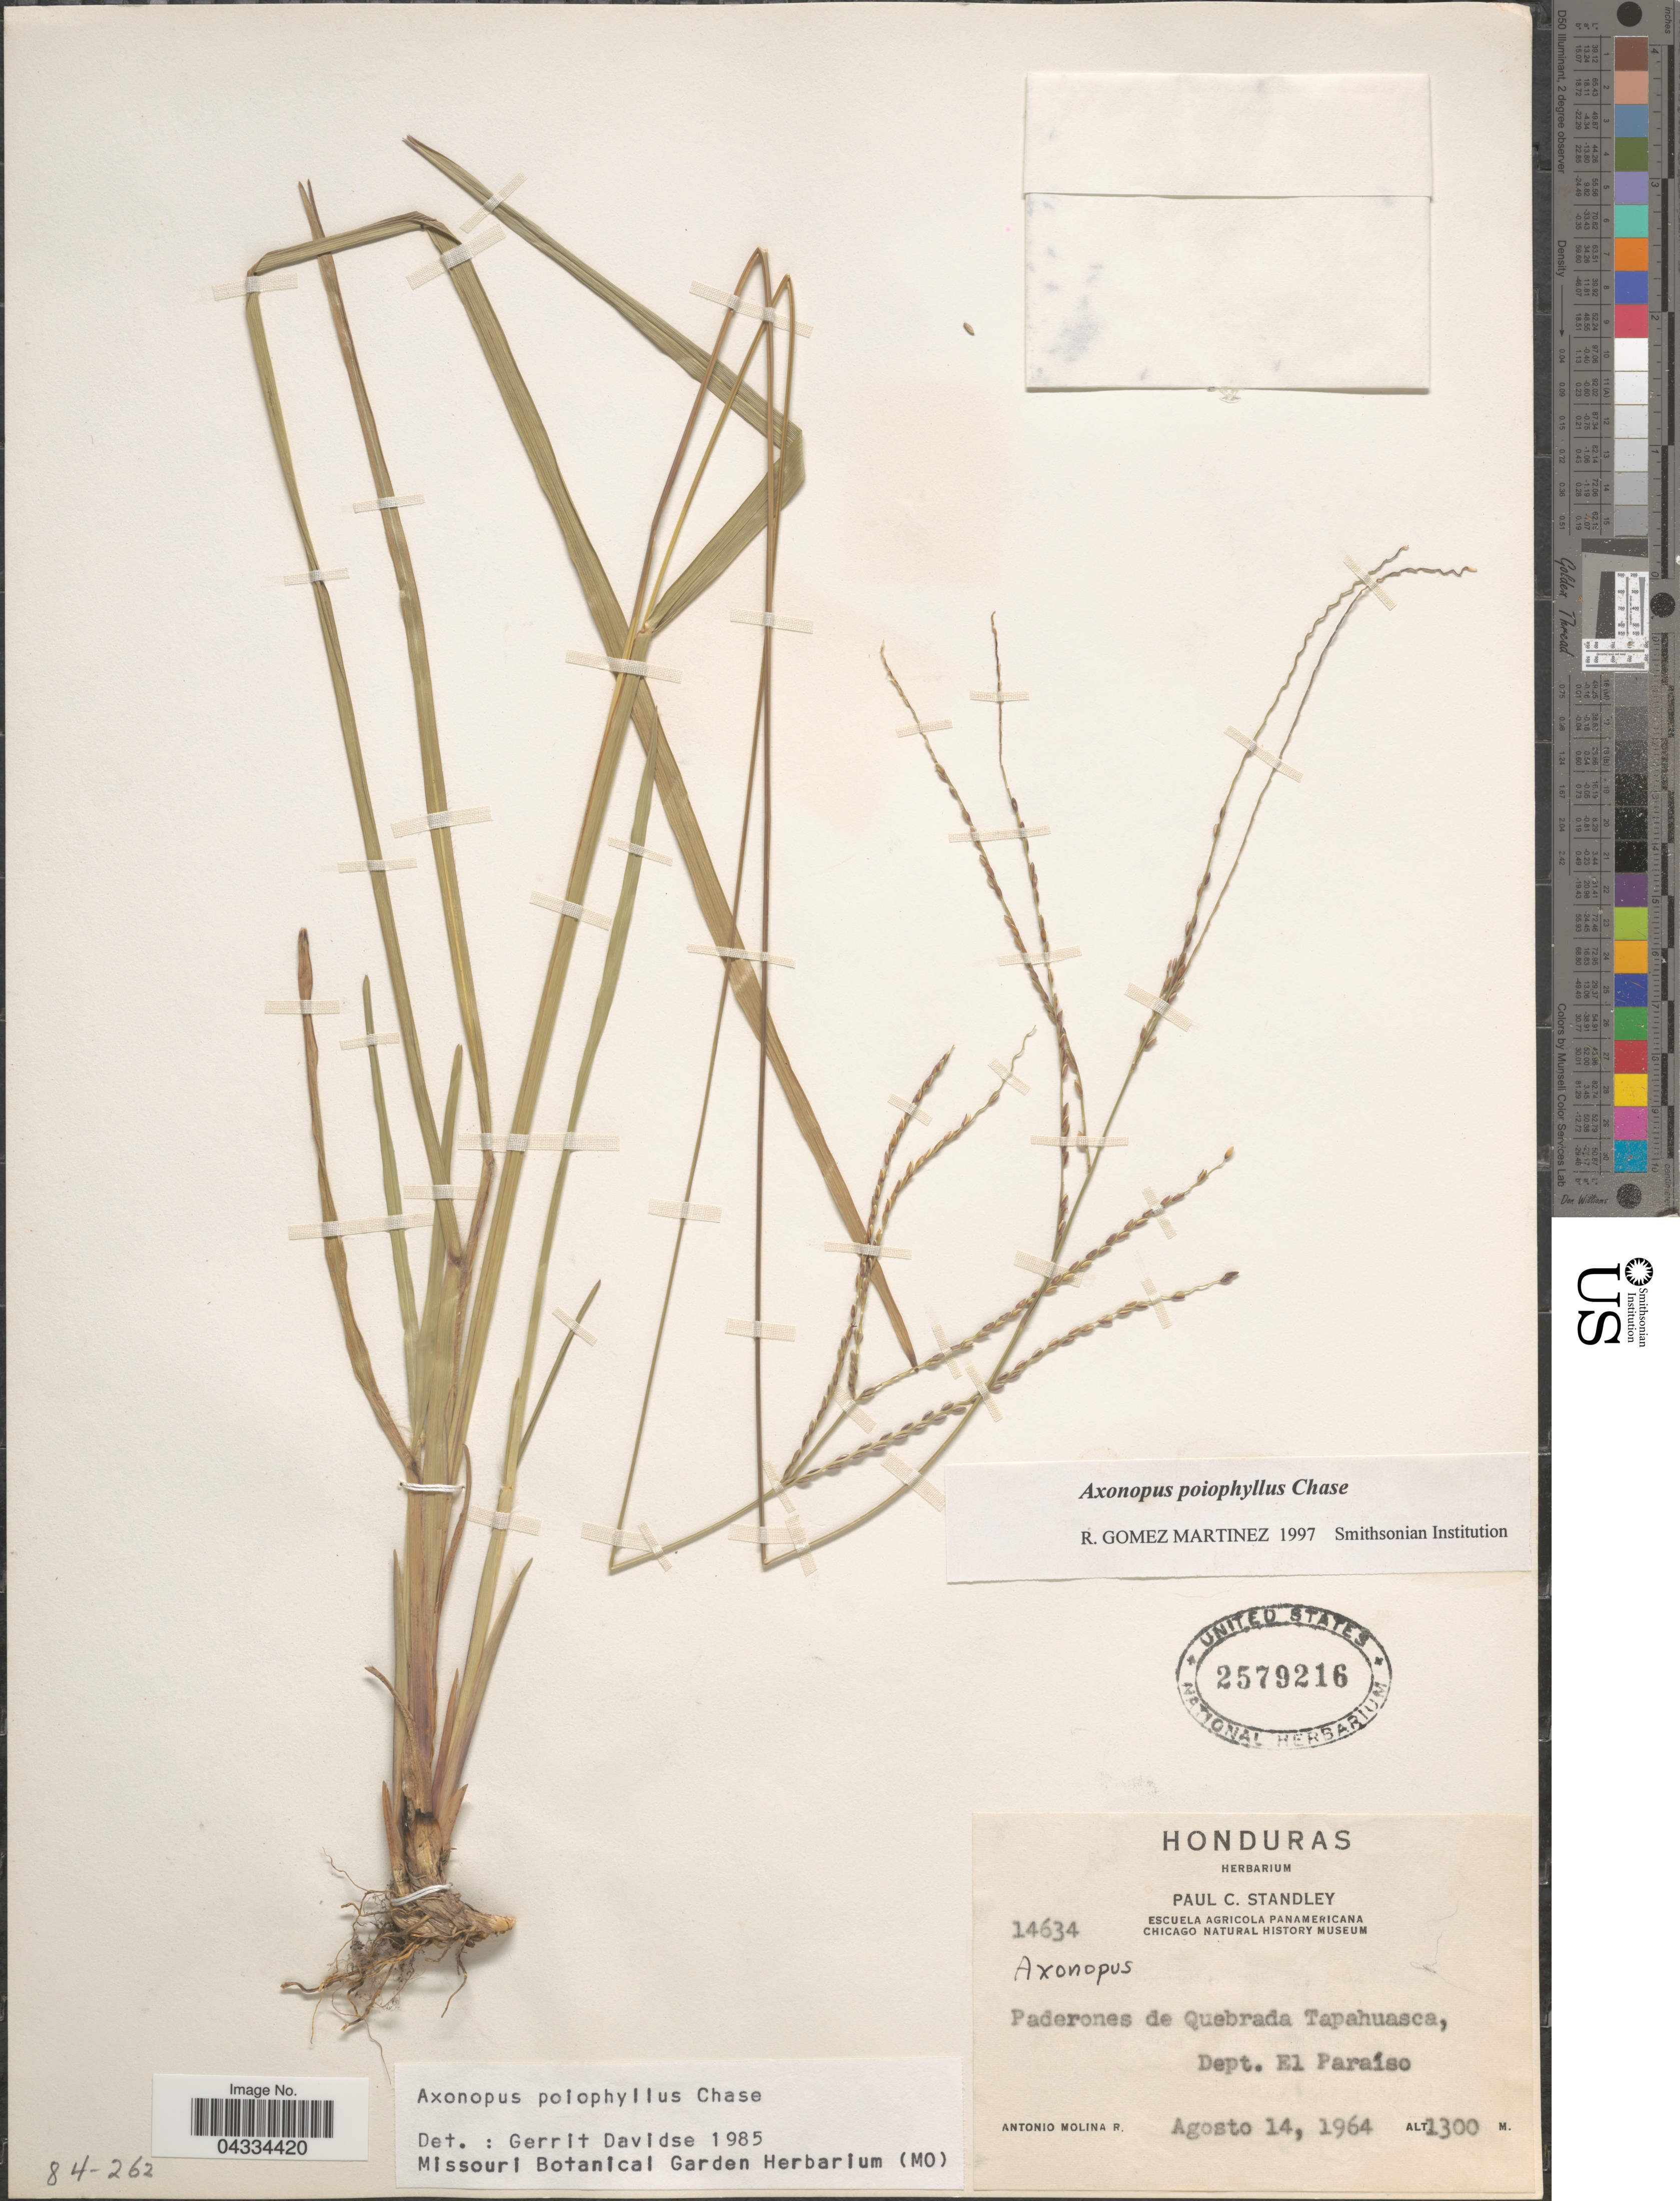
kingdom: Plantae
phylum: Tracheophyta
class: Liliopsida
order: Poales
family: Poaceae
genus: Axonopus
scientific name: Axonopus poiophyllus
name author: Chase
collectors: A. Molina R.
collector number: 14634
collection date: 1964-08-14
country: Honduras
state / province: El Paraiso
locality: Paderones de Quebrada Tapahuasca, Dept. El Paraíso.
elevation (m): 1300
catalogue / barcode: US 2579216